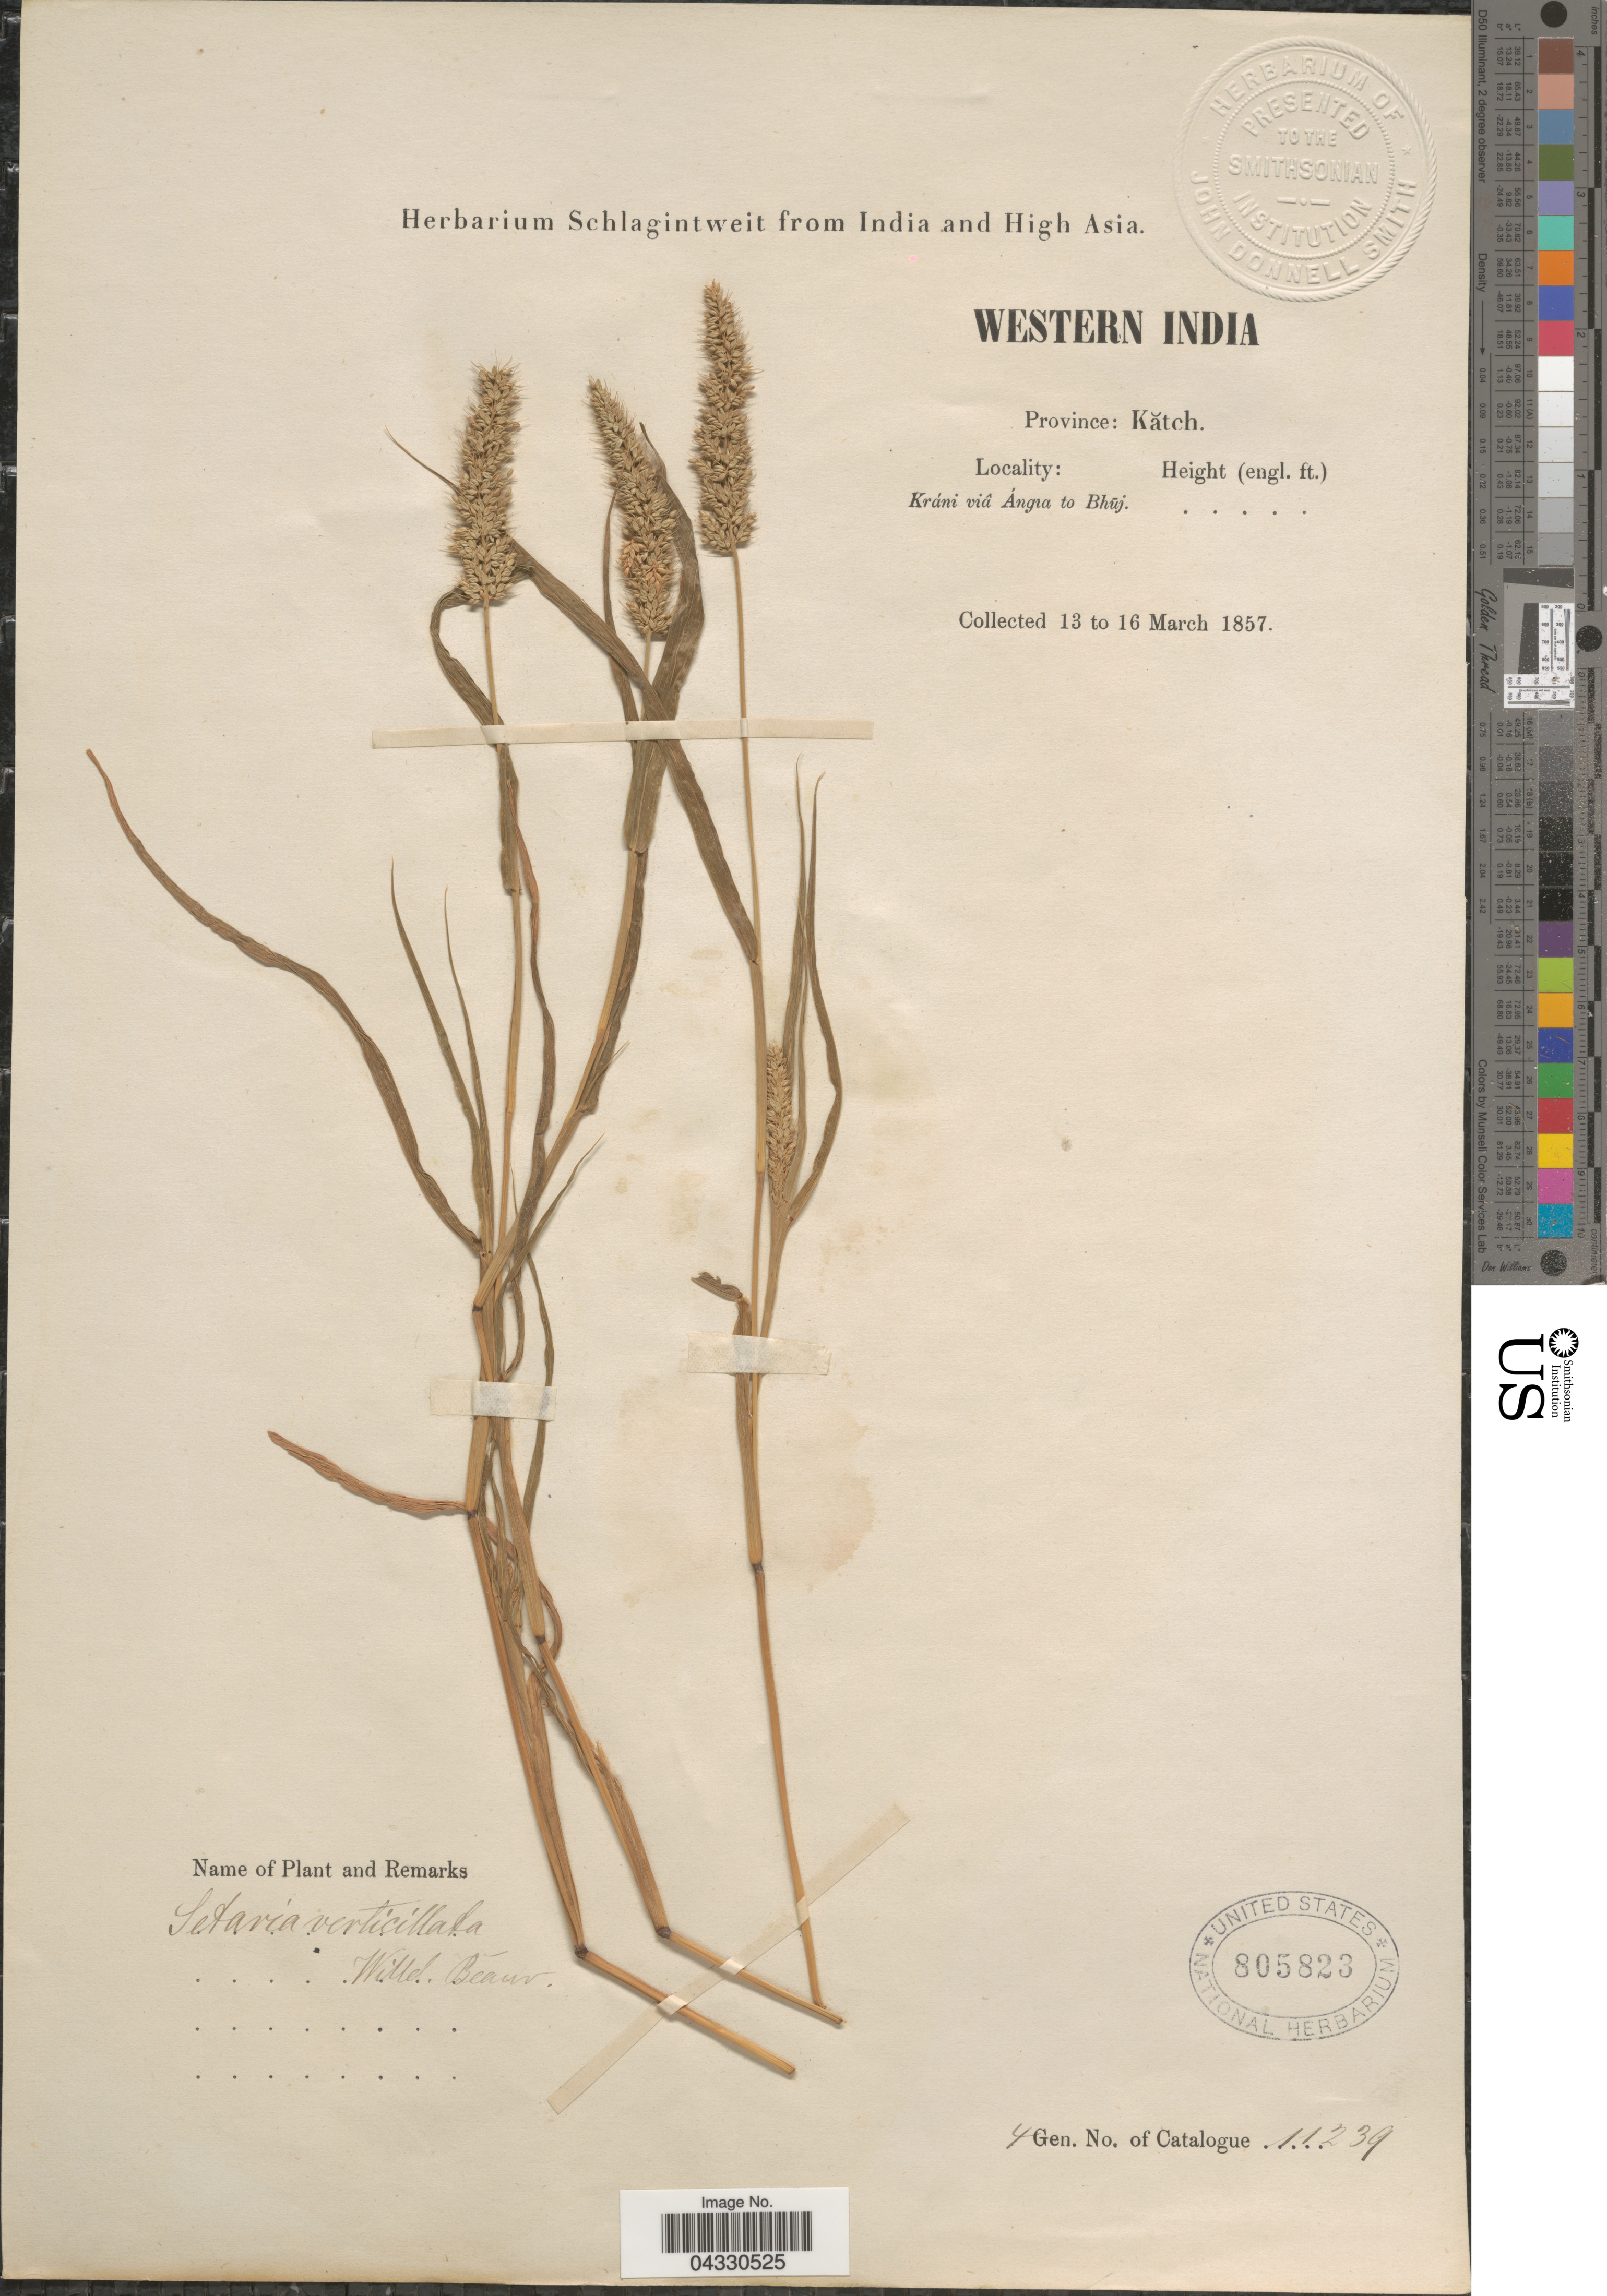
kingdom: Plantae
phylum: Tracheophyta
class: Liliopsida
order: Poales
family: Poaceae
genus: Setaria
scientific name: Setaria verticillata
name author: (L.) P. Beauv.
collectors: ex herb. Schlagintweit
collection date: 1857-03-13/1857-03-16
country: India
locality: Western India. Province: Kătch. Kráni viâ Ángia to Bhúj.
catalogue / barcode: US 805823